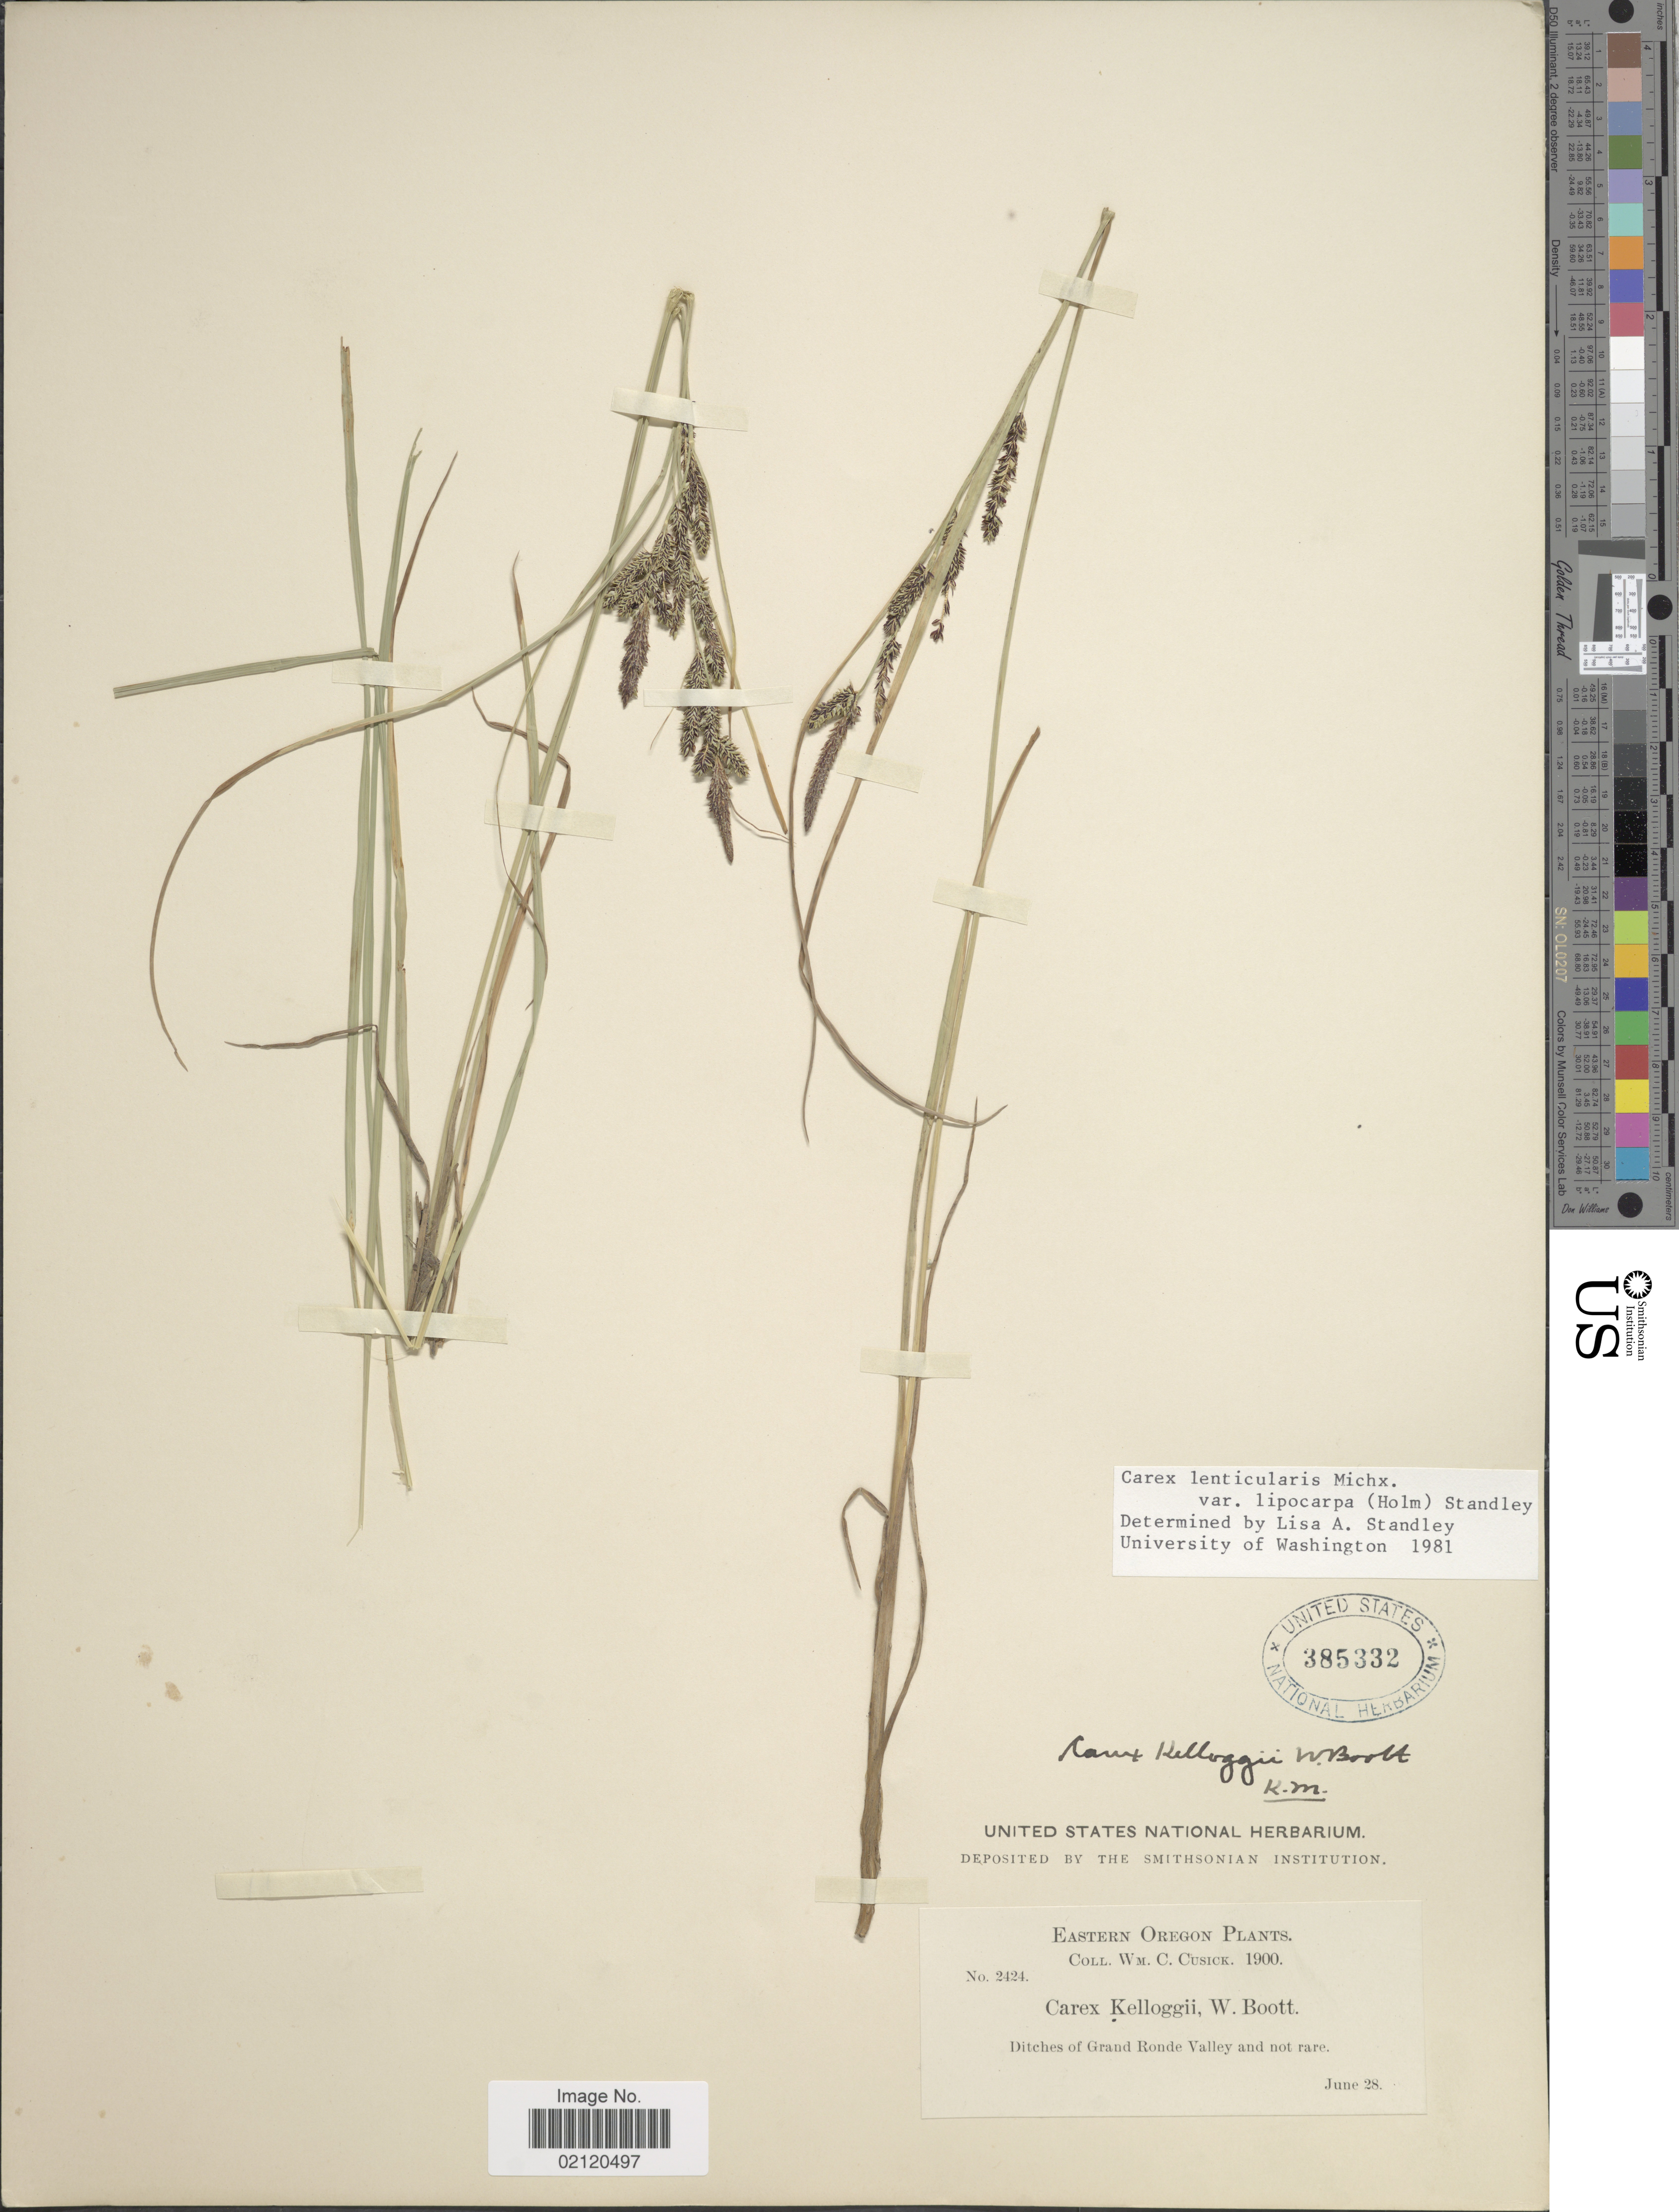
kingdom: Plantae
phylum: Tracheophyta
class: Liliopsida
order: Poales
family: Cyperaceae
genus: Carex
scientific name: Carex kelloggii var. kelloggii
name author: W. Boott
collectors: W. C. Cusick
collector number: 2424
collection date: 1900-06-28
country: United States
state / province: Oregon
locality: Eastern Oregon, Ditches of Grand Ronde Valley and not rare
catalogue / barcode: US 385332